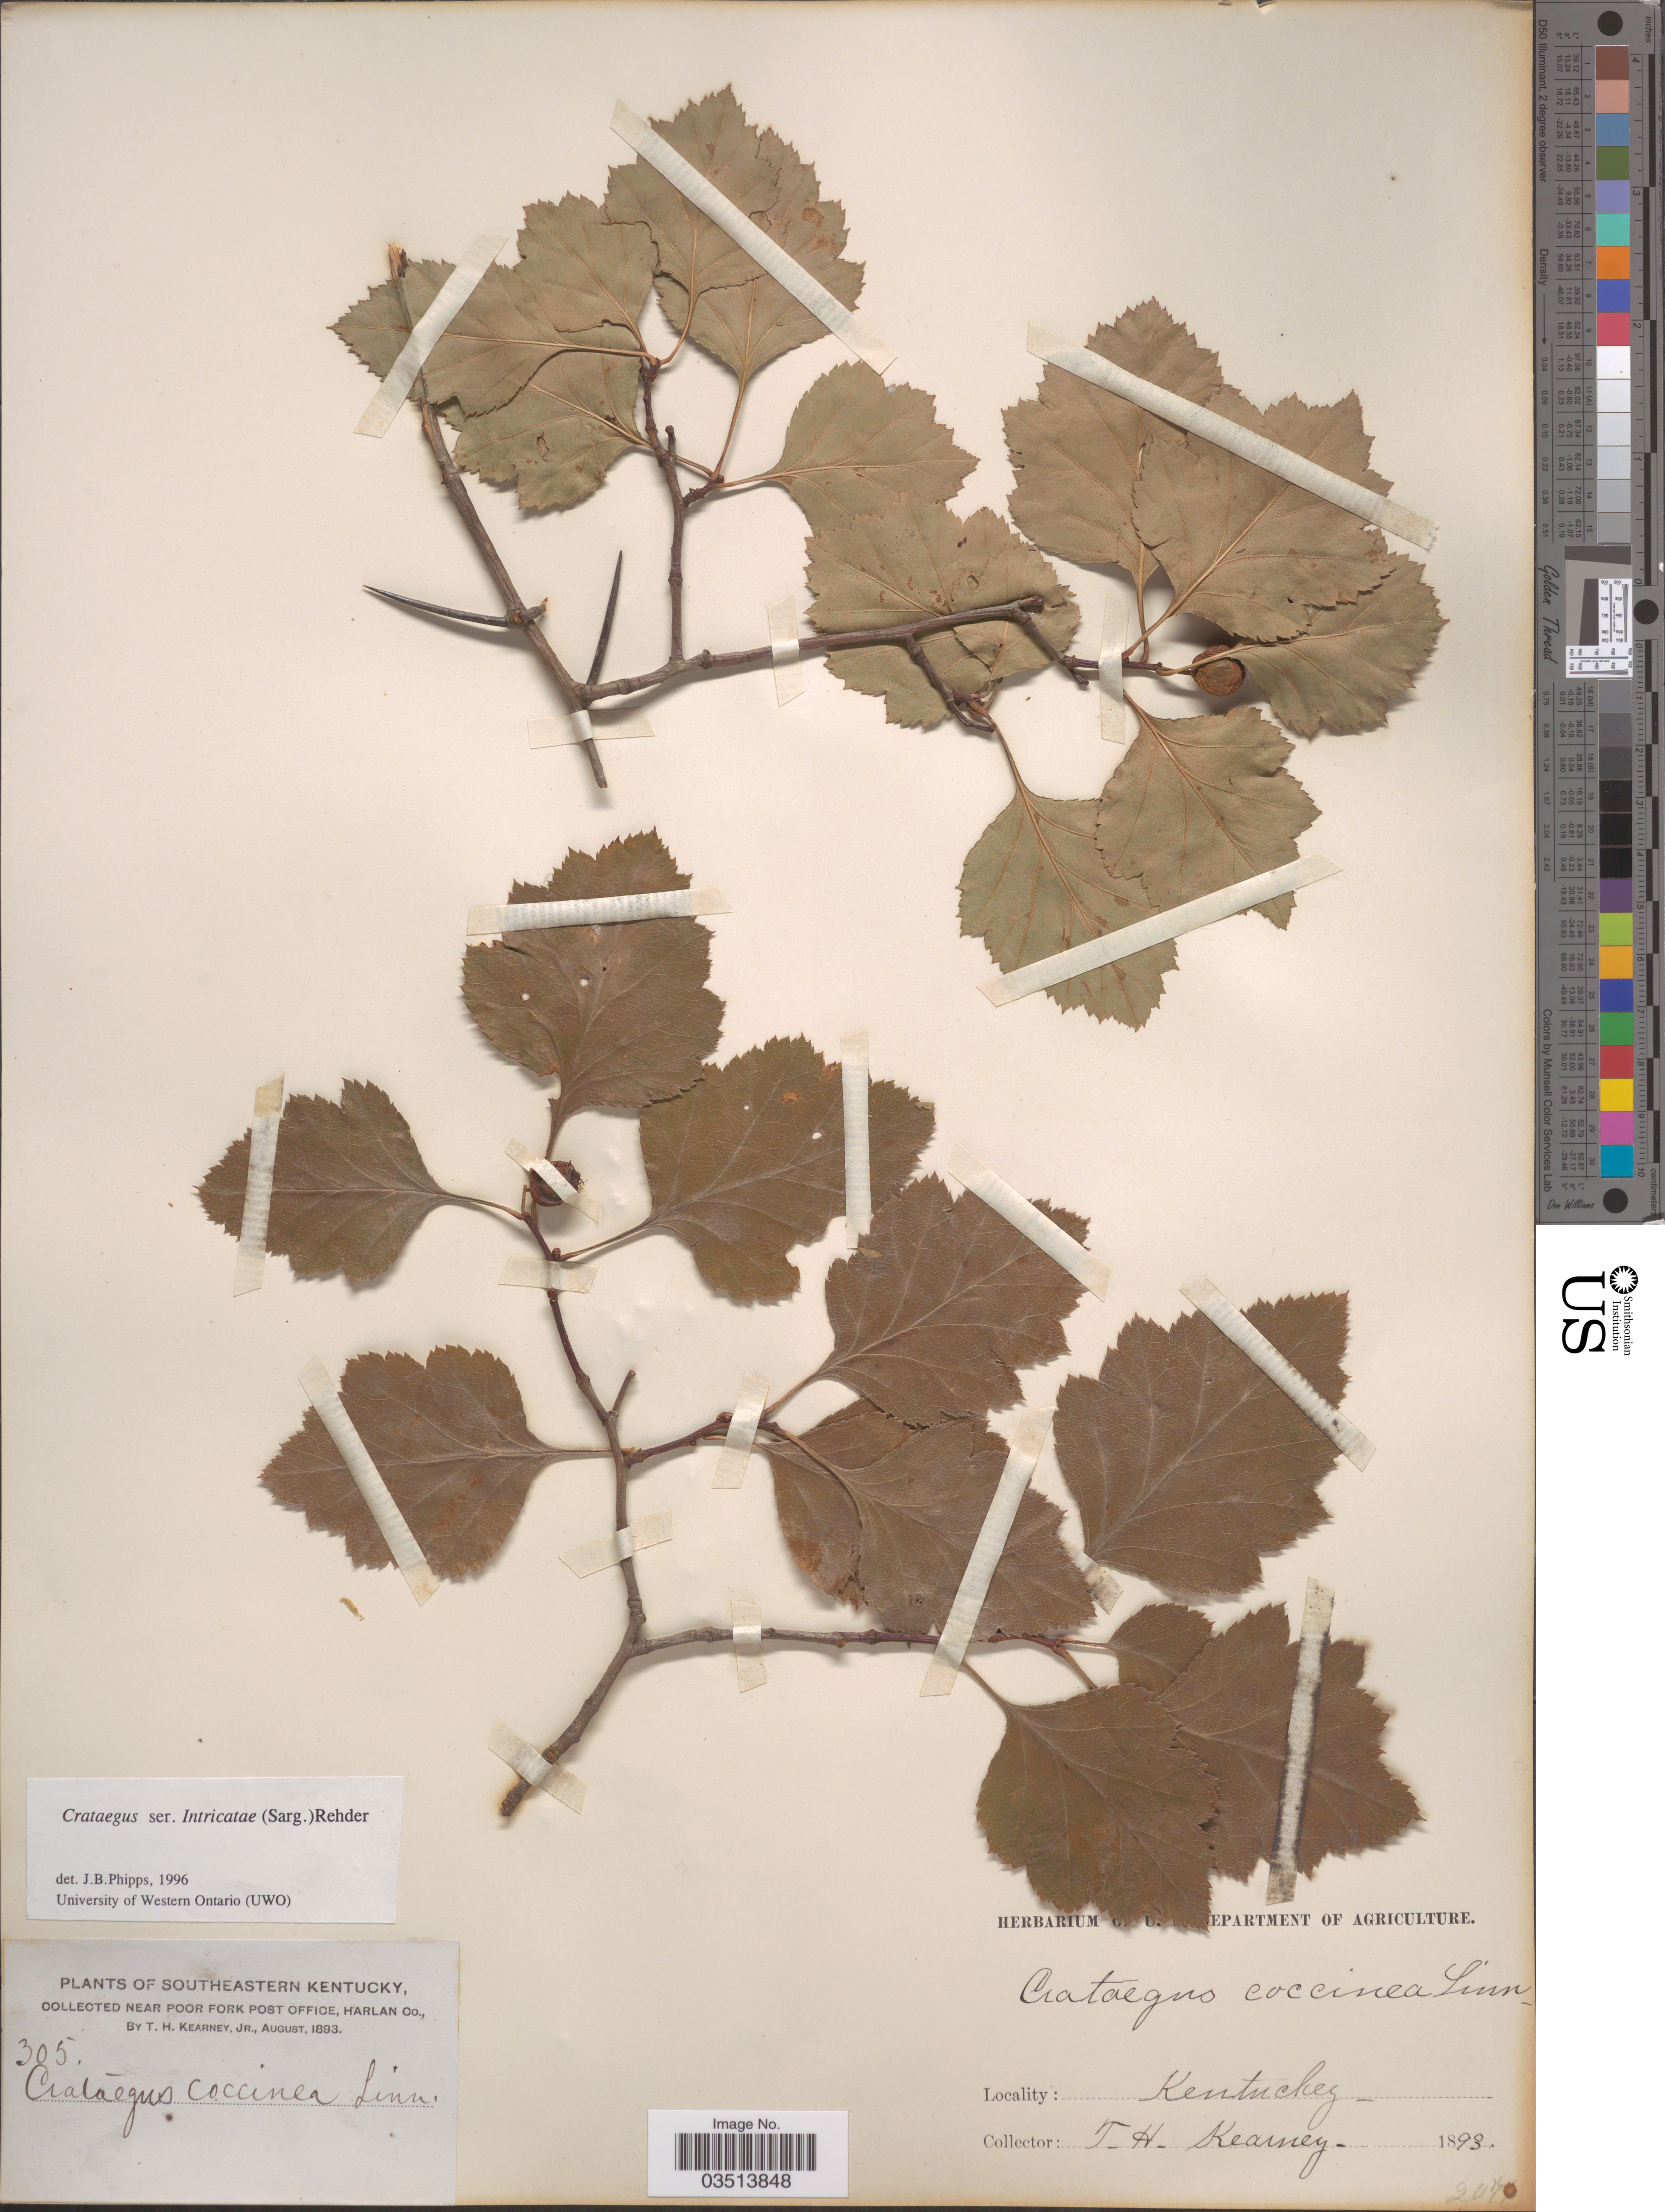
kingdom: Plantae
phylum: Tracheophyta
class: Magnoliopsida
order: Rosales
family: Rosaceae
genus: Crataegus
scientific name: Crataegus coccinea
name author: Ashe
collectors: T. H. Kearney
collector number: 305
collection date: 1893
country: United States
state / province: Kentucky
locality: Southeastern Kentucky, near Poor Fork Post Office, Harlan Co.